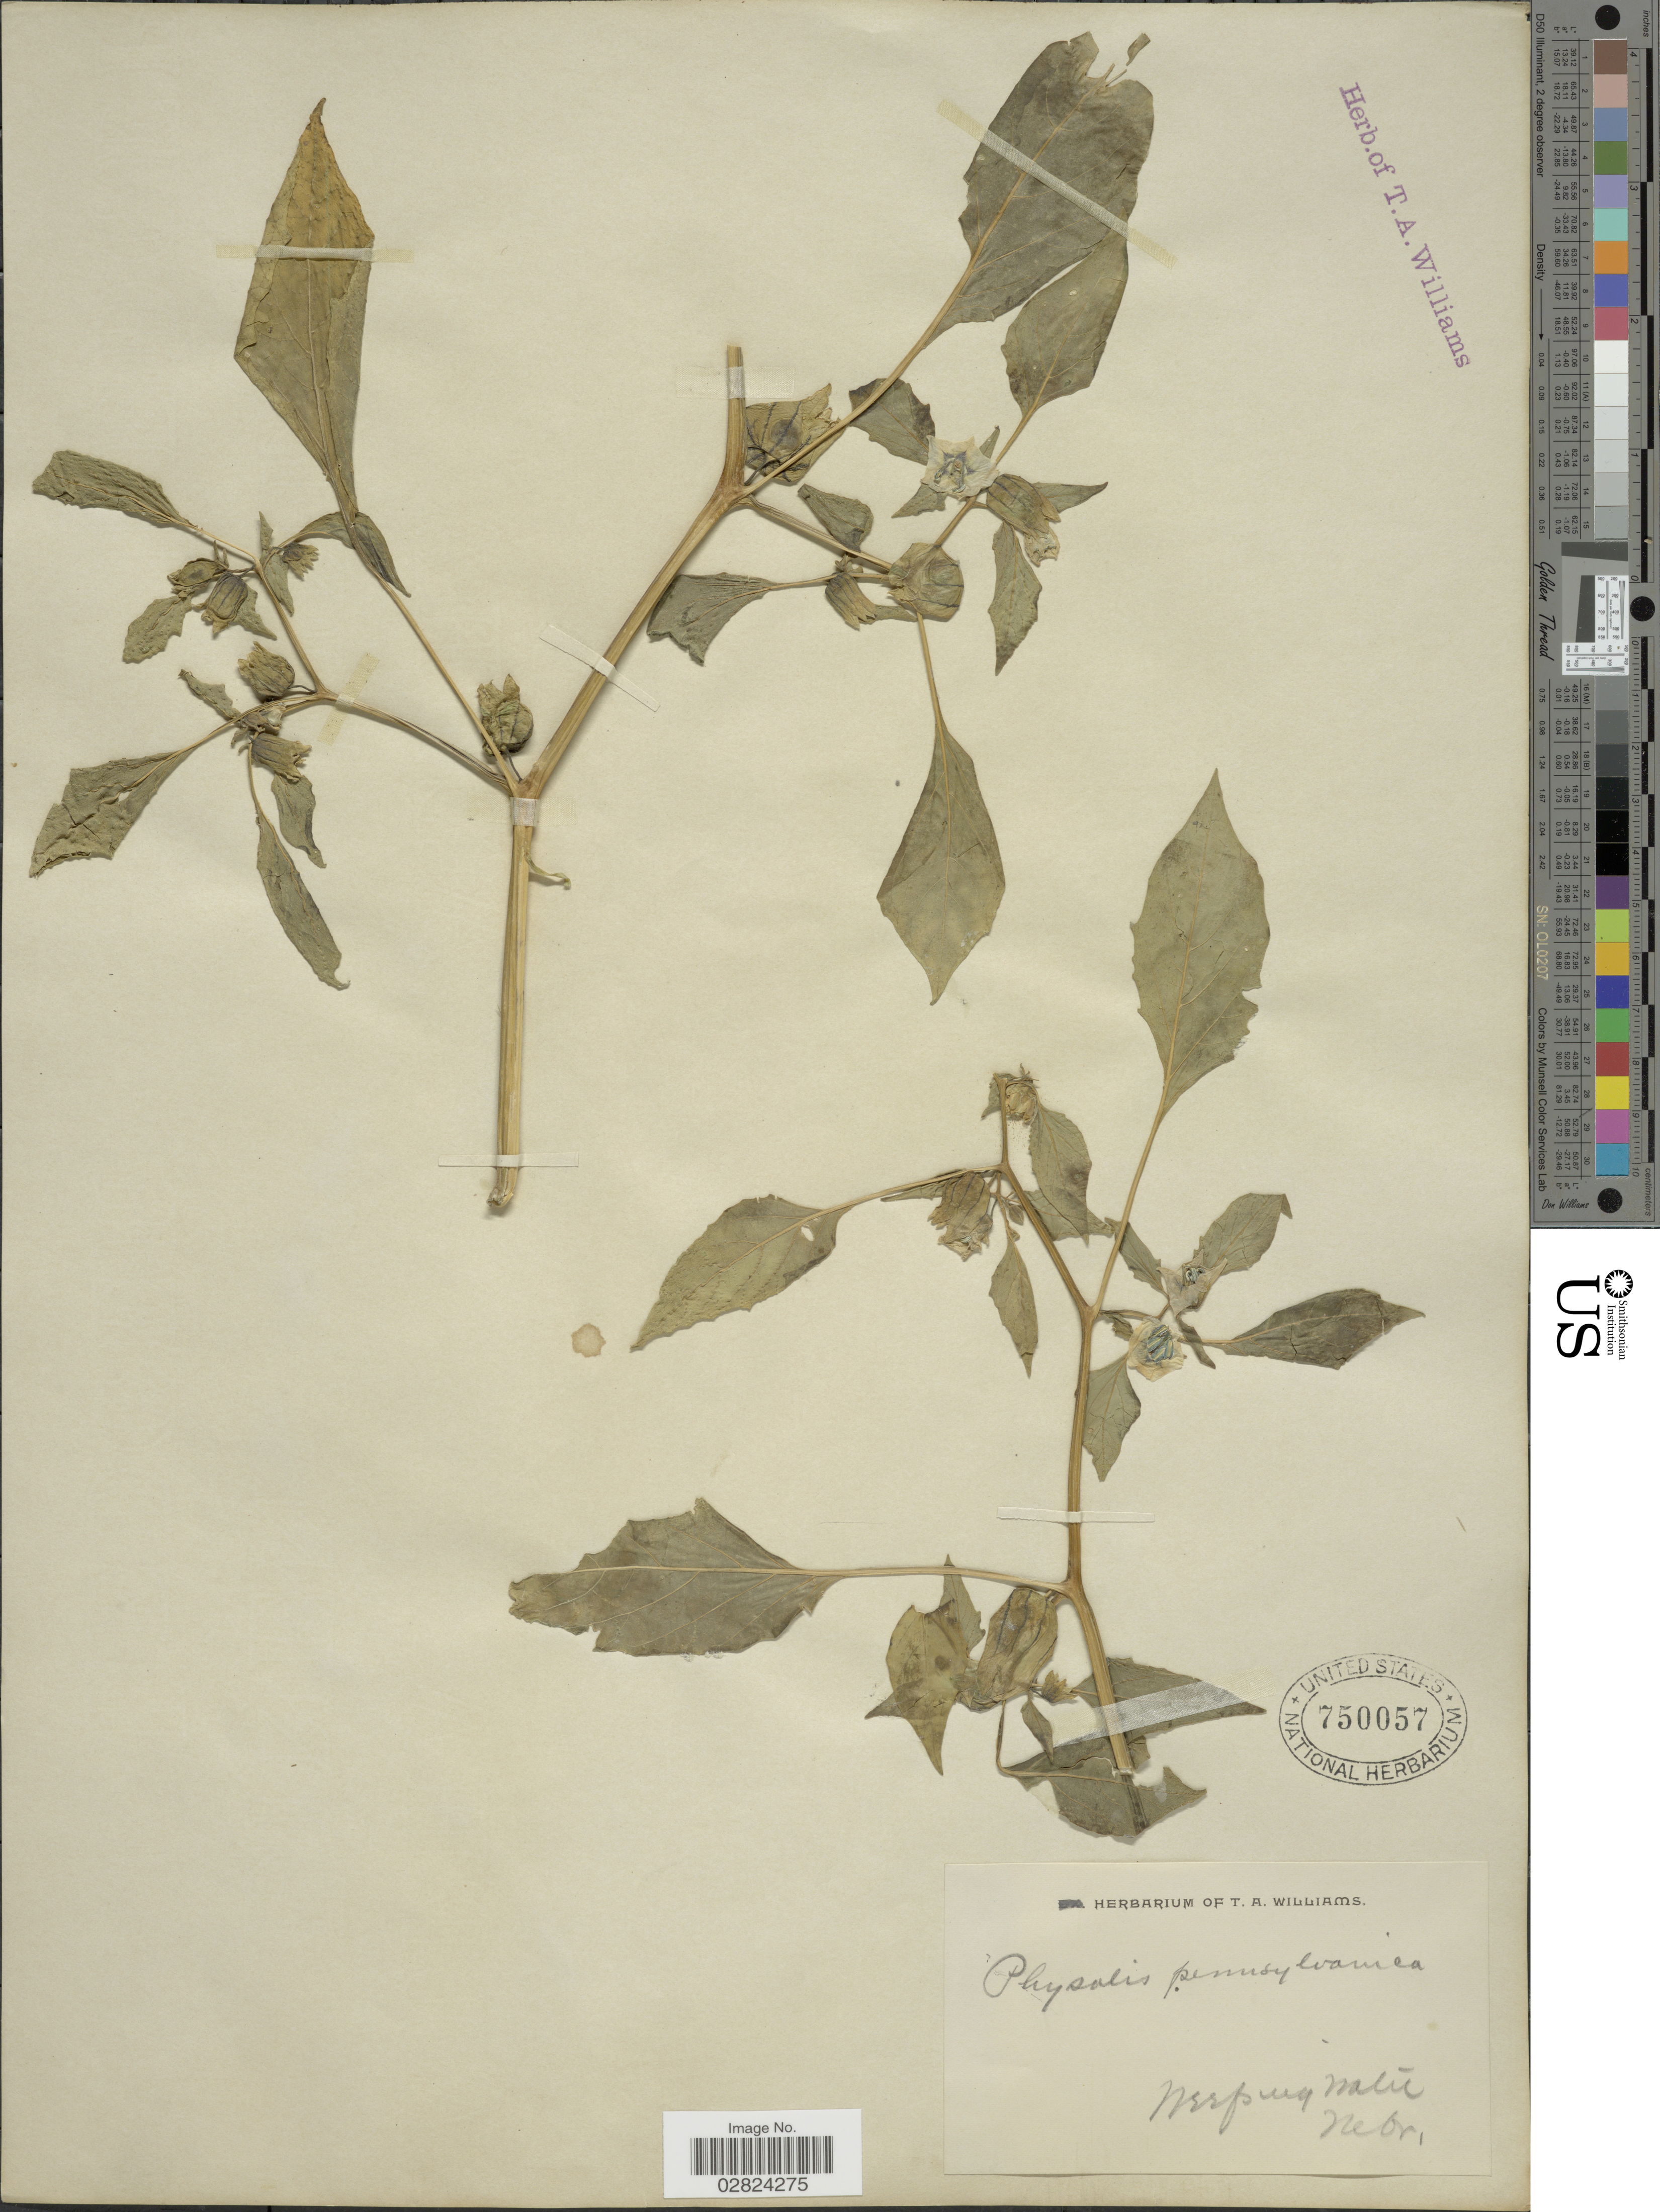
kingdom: Plantae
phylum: Tracheophyta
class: Magnoliopsida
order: Solanales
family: Solanaceae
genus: Physalis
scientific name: Physalis subglabrata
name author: Mack. & Bush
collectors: T. A. Williams (herbarium)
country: United States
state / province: Nebraska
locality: Neepugmatu, Nebr.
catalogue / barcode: US 750057